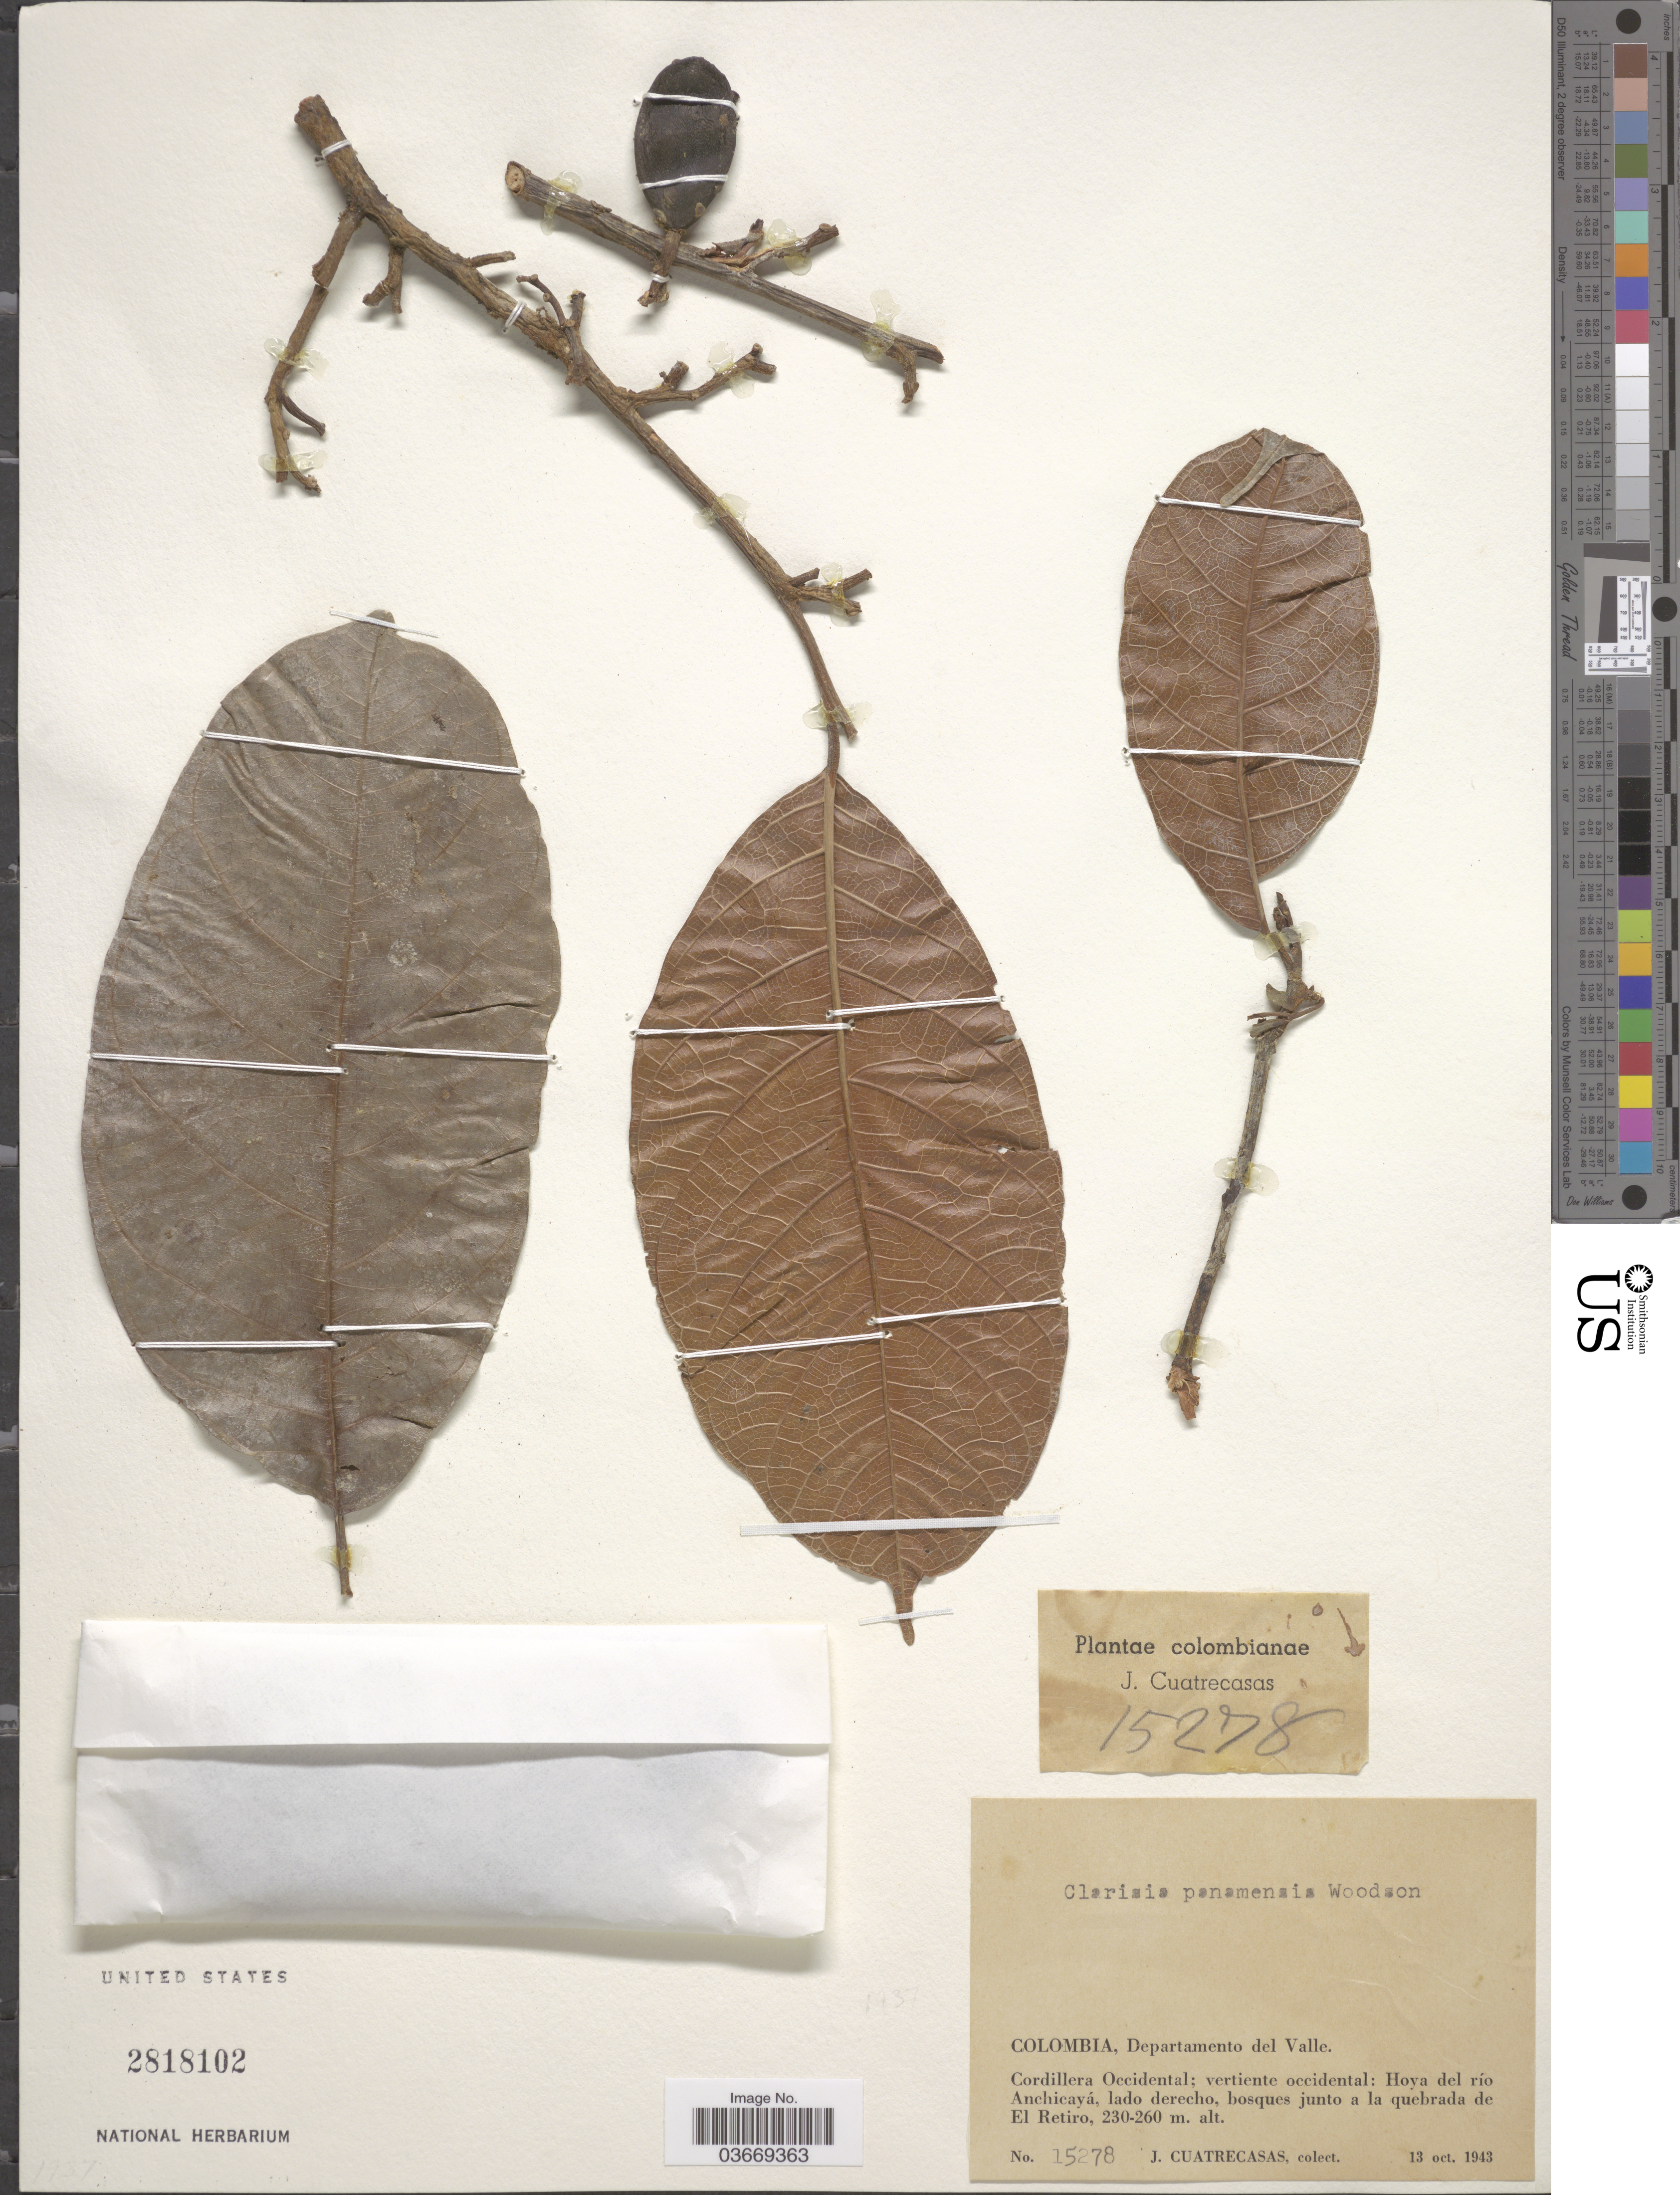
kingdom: Plantae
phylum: Tracheophyta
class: Magnoliopsida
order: Rosales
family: Moraceae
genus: Clarisia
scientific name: Clarisia panamensis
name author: Woodson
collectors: J. Cuatrecasas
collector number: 15278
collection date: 1943-10-13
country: Colombia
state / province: Valle del Cauca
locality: Departamento del Valle. Cordillera Occidental; vertiente occidental: Hoya del río Anchicayá, lado derecho, bosques junto a la quebrada de El Retiro.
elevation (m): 230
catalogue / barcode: US 2818102